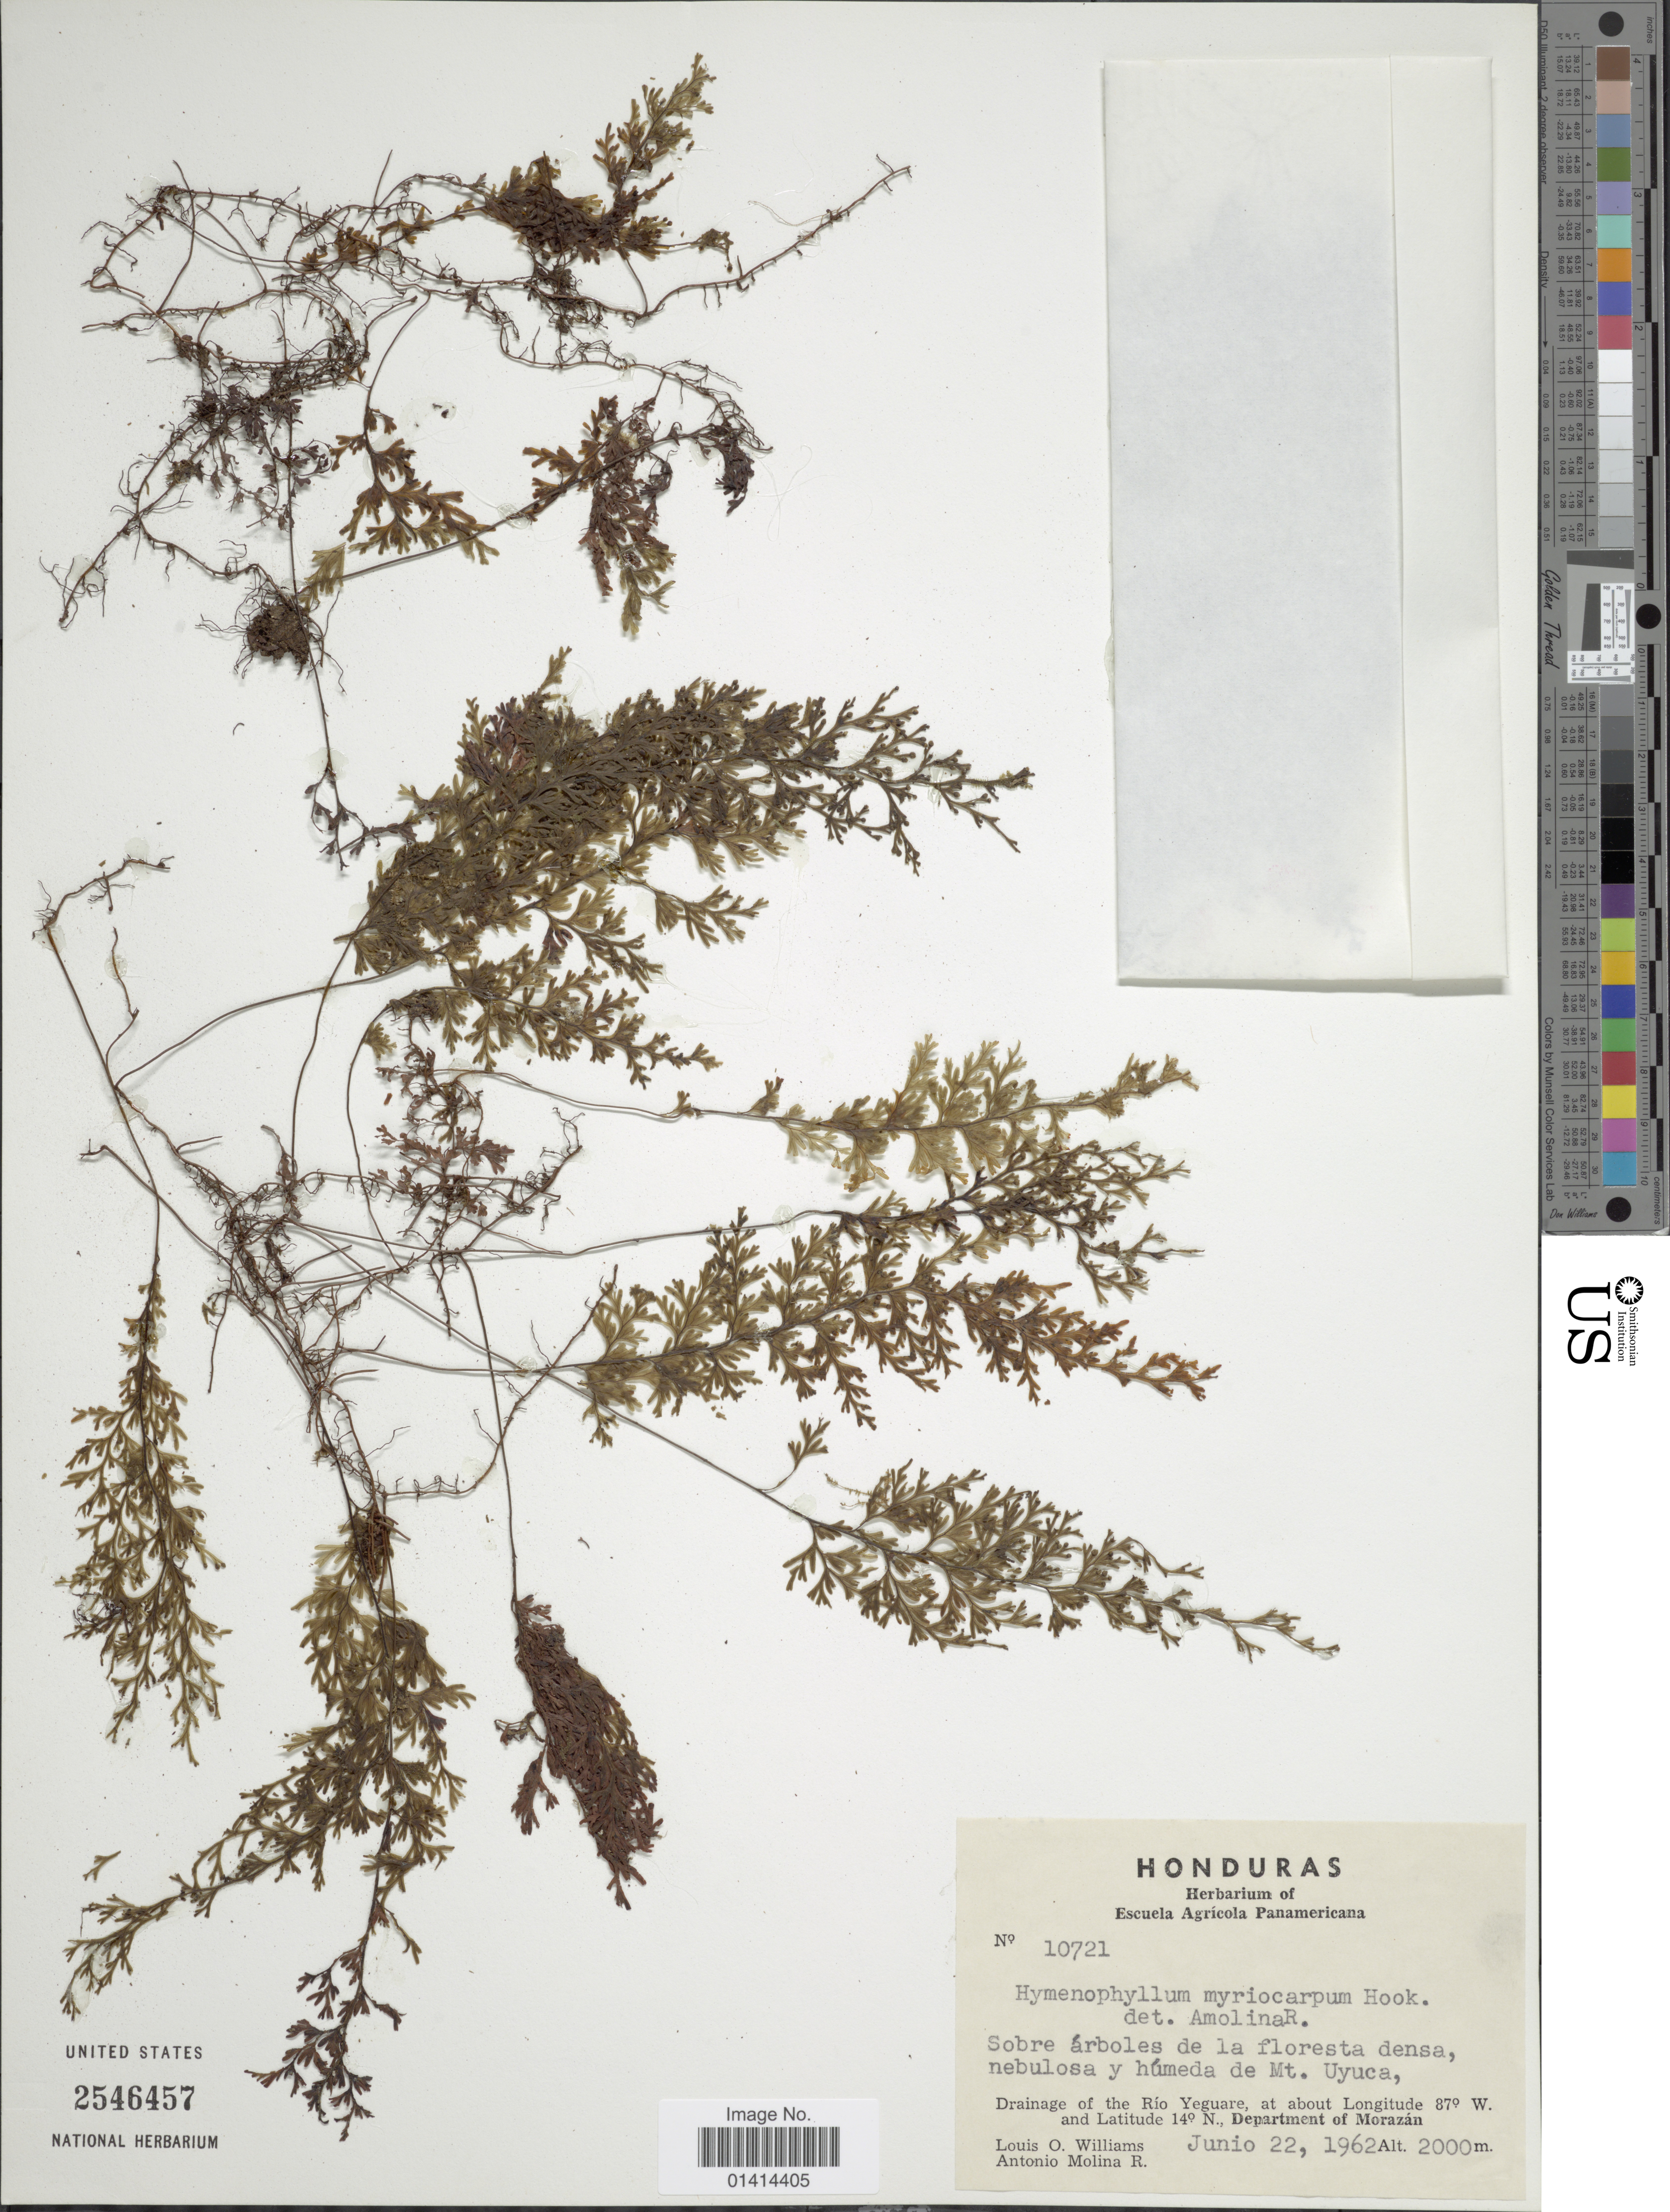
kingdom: Plantae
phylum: Tracheophyta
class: Polypodiopsida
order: Hymenophyllales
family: Hymenophyllaceae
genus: Hymenophyllum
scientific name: Hymenophyllum myriocarpum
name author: Hook.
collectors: L. O. Williams & A. Molina R.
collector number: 10721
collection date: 1962-06-22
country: Honduras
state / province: Fco. Morazán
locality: Nebulosa y húmeda de Mt Uyuca, Drainage of the Rio Yeguare, Department of Morazán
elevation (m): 2000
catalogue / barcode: US 2546457